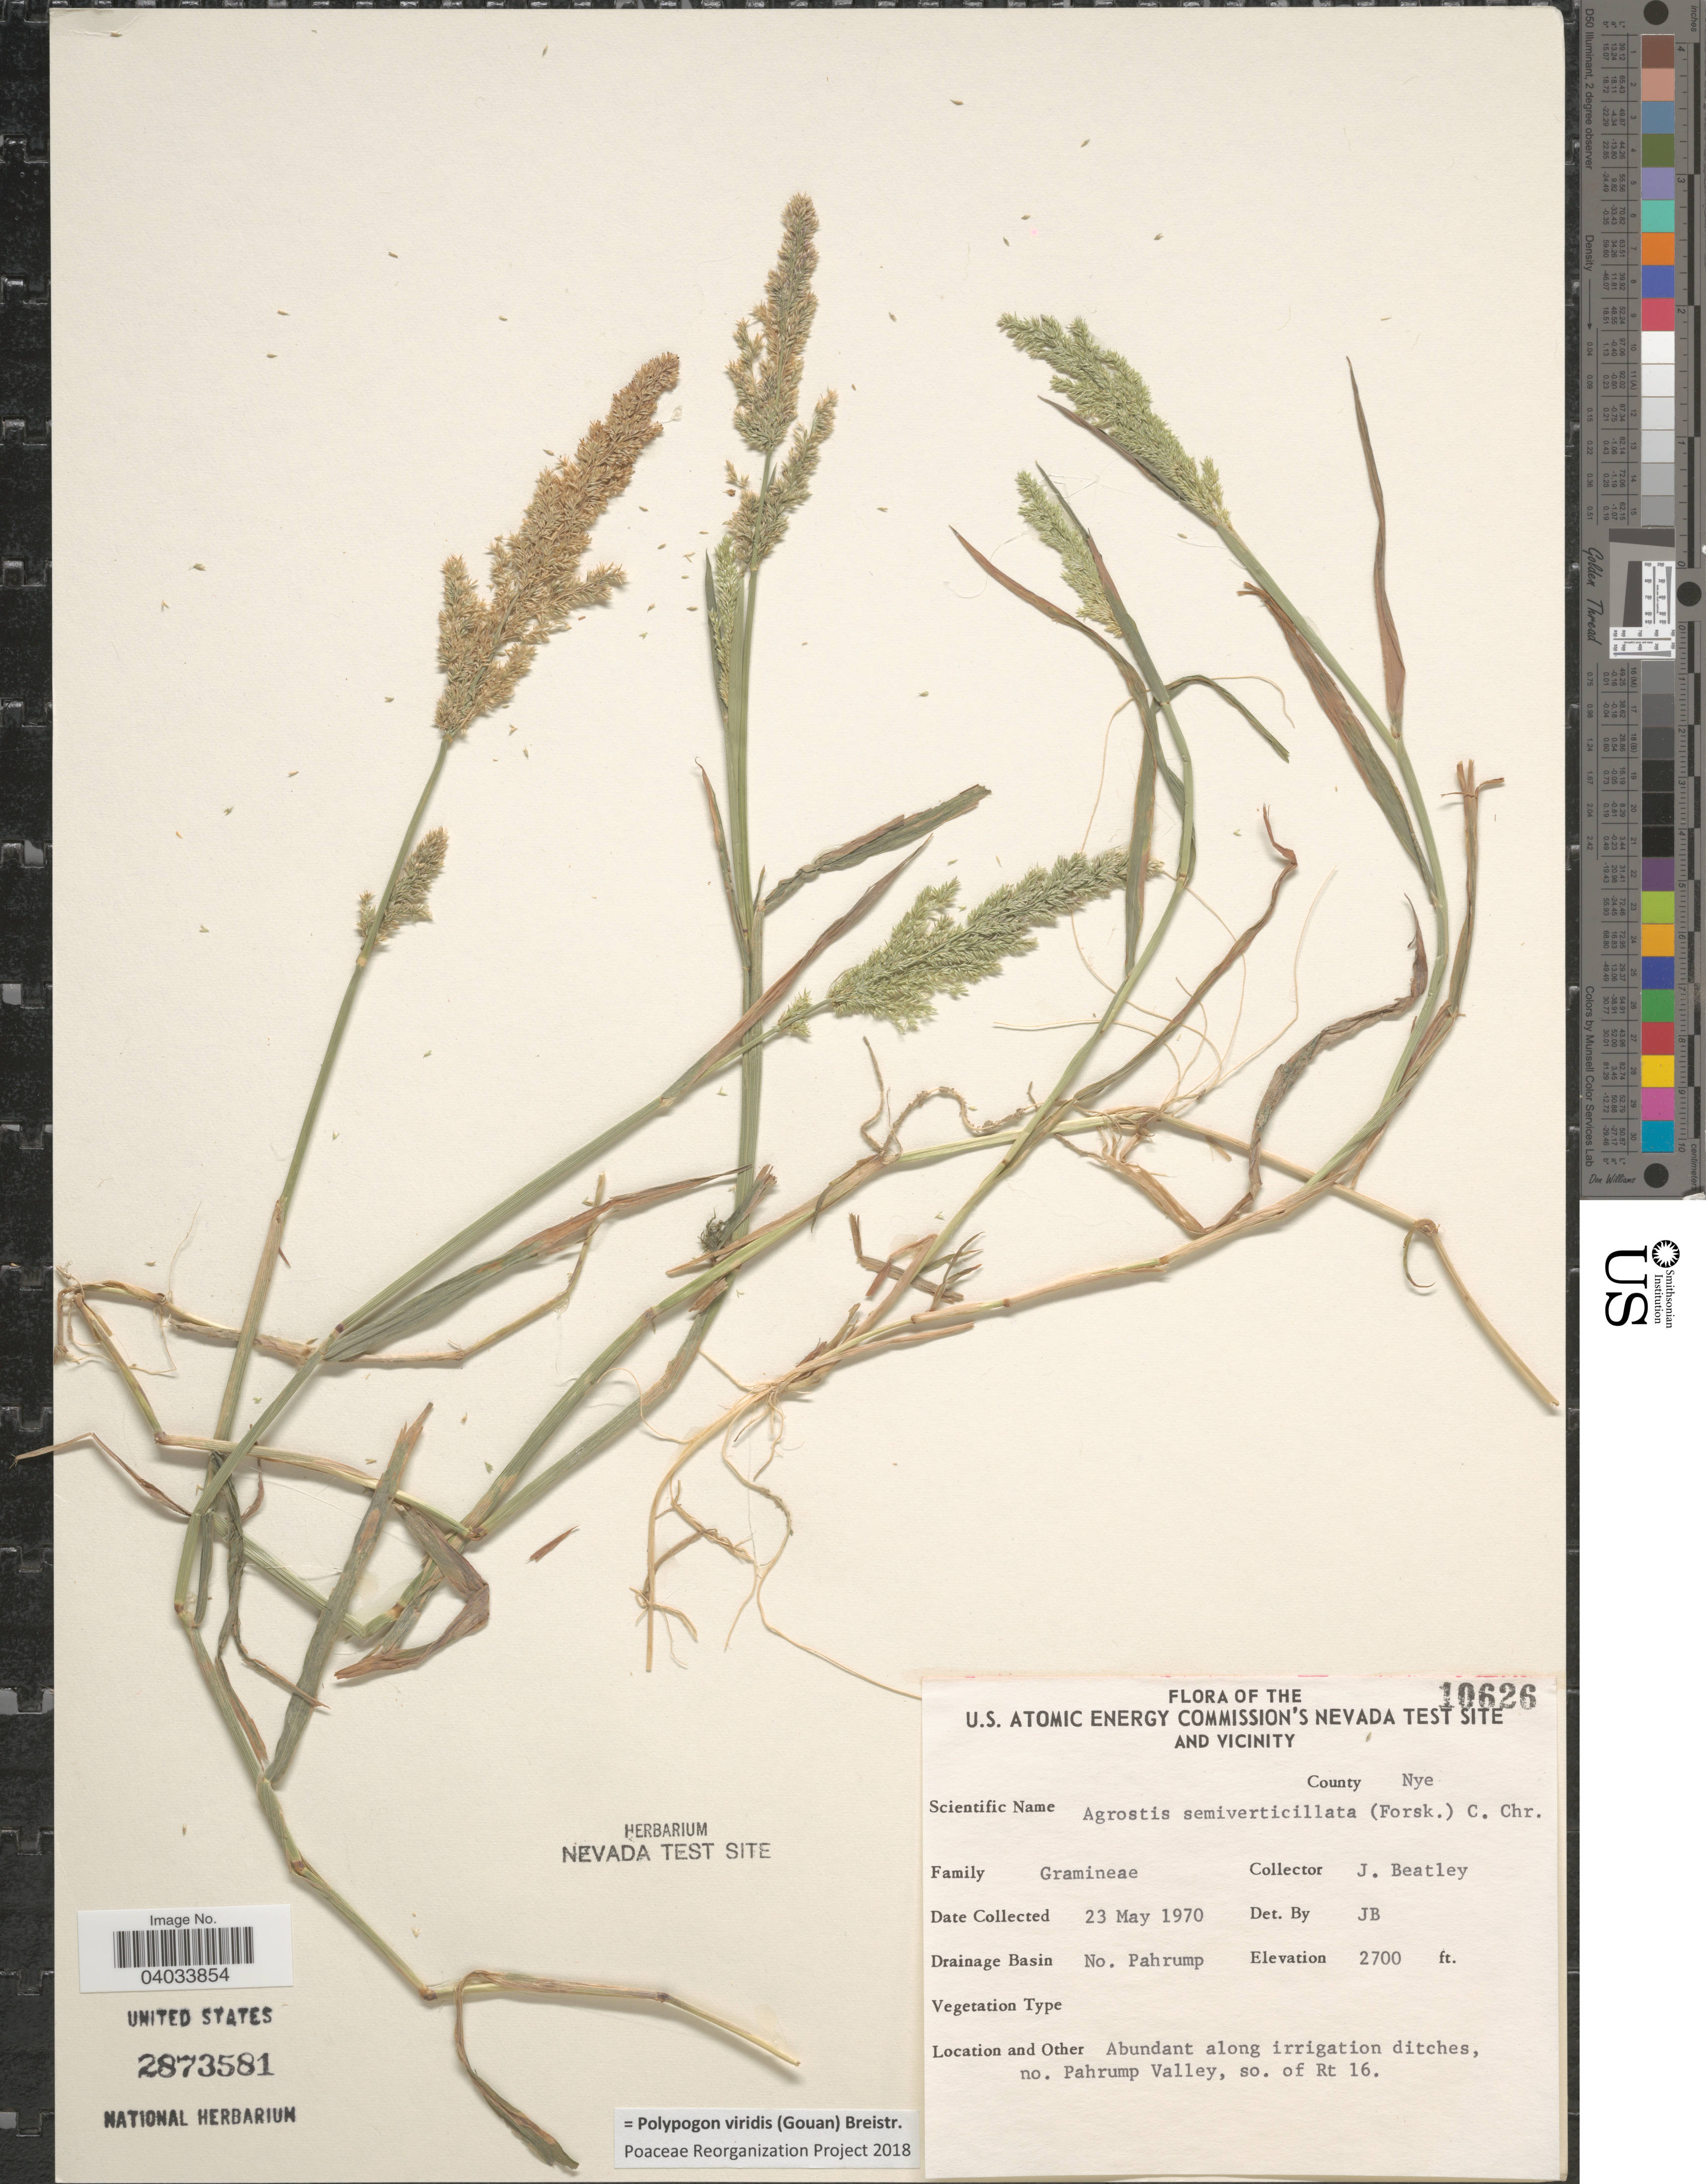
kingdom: Plantae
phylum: Tracheophyta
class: Liliopsida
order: Poales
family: Poaceae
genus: Polypogon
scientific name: Polypogon viridis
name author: (Gouan) Breistroffer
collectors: J. C. Beatley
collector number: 10626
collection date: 1970-05-23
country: United States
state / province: Nevada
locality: U.S. Atomic Energy Commission's Nevada Test Site and Vicinity. County Nye. Drainage Basin No. Pahrump. Abundant along irrigation ditches, no. Pahrump Valley, so. of Rt 16.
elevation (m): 823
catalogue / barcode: US 2873581